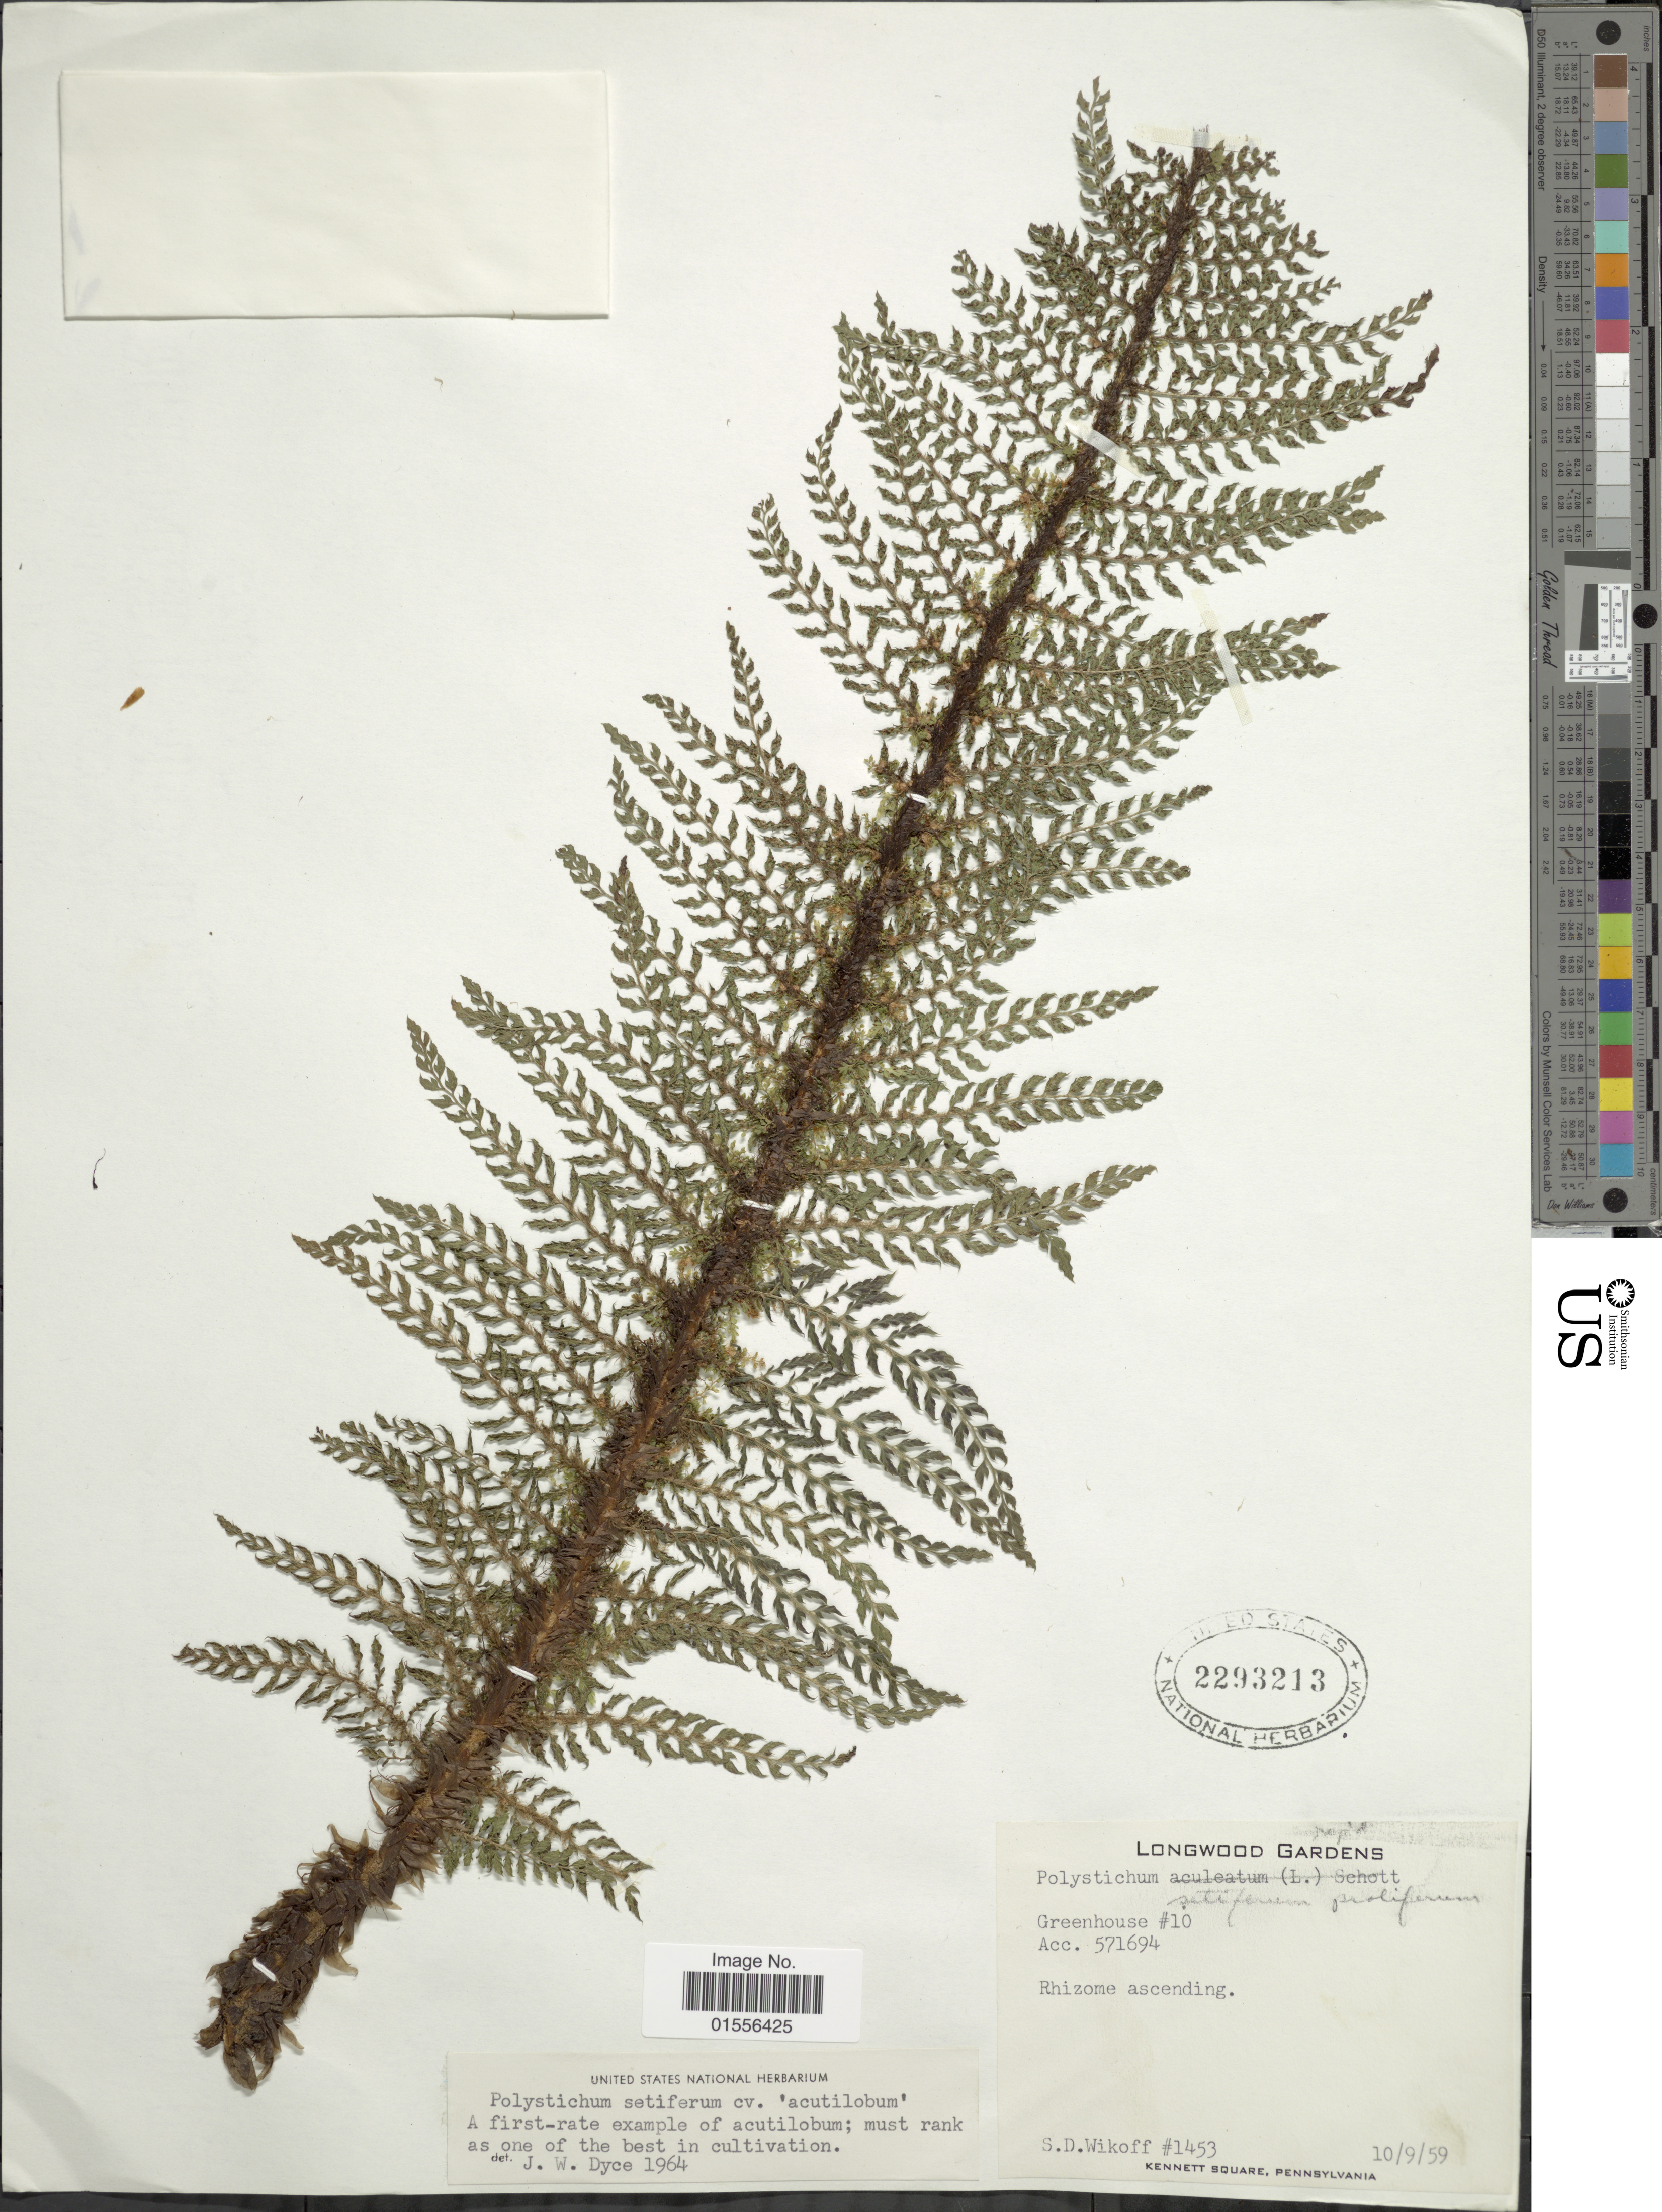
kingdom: Plantae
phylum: Tracheophyta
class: Polypodiopsida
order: Polypodiales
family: Dryopteridaceae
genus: Polystichum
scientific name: Polystichum setiferum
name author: (Forssk.) Moore ex Woynar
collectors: S. Wikoff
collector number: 1453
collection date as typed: Transcribed d/m/y: 10/9/59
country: United States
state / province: Pennsylvania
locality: Longwood Gardens, Greenhouse #10 Acc.571694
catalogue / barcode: US 2293213